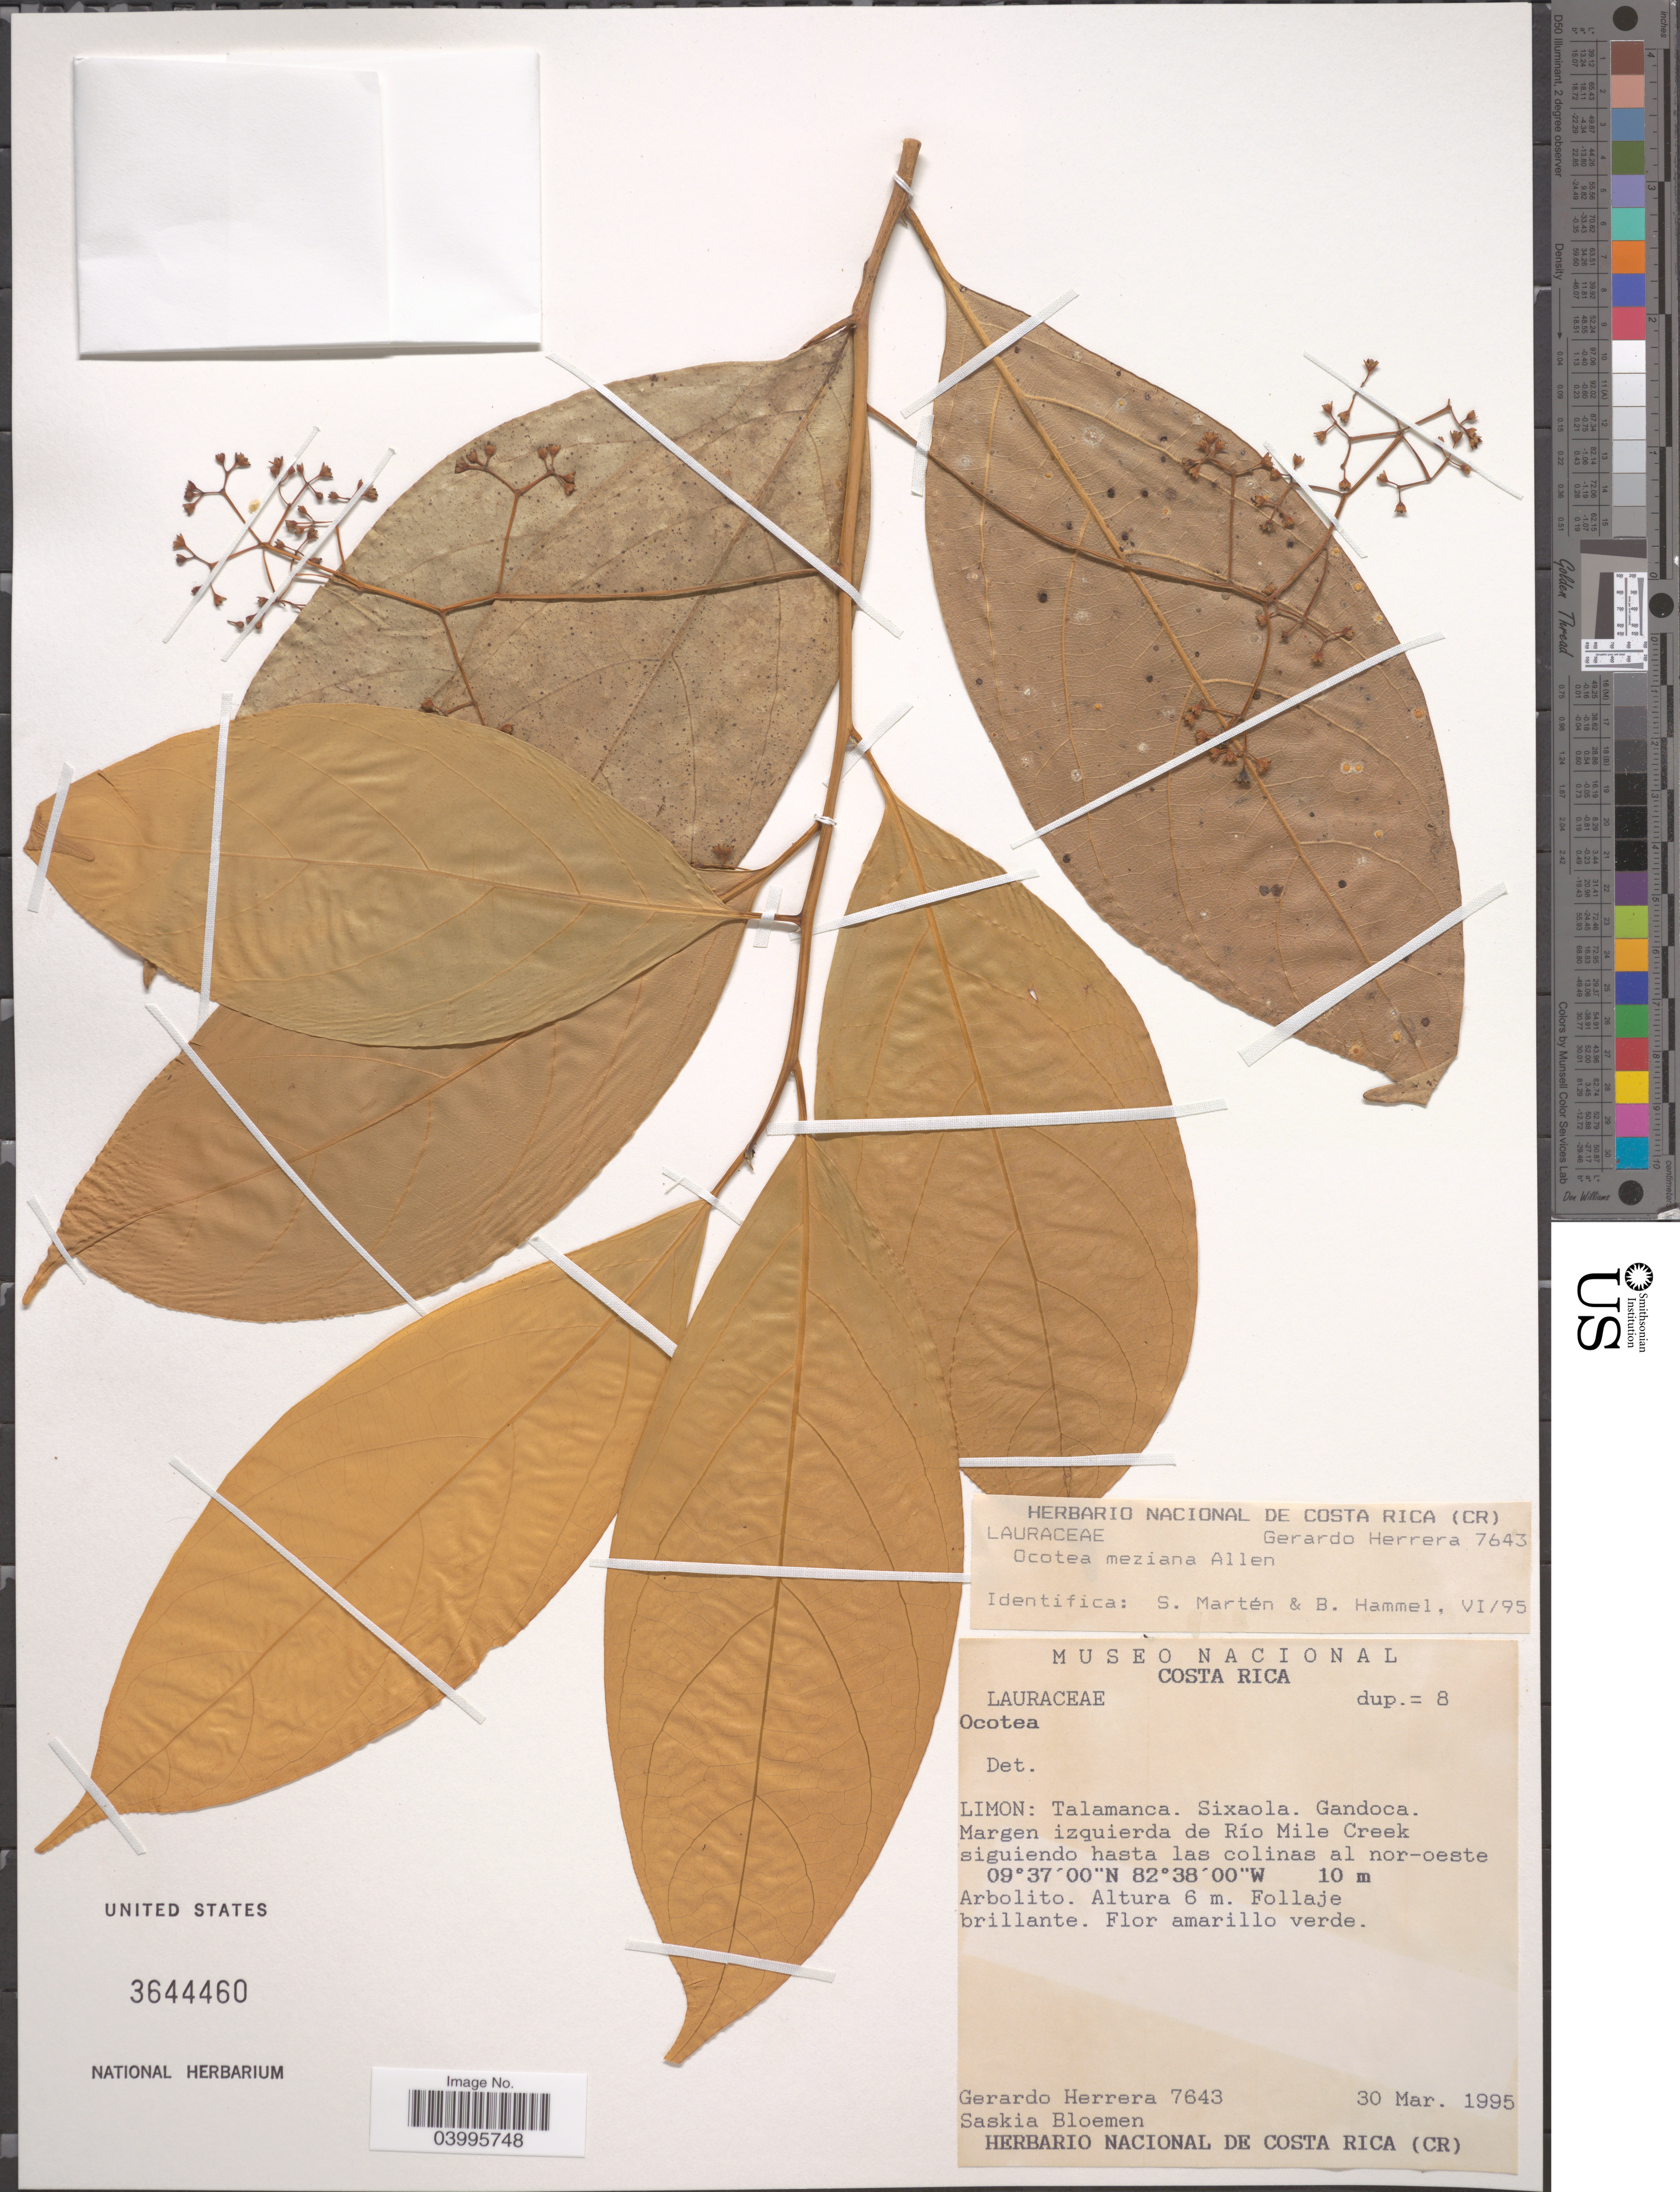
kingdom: Plantae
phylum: Tracheophyta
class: Magnoliopsida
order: Laurales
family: Lauraceae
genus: Ocotea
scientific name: Ocotea meziana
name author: C.K. Allen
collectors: G. Herrera & S. Bloemen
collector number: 7643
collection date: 1995-03-30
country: Costa Rica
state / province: Limón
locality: Talamanca. Sixaola. Gandoca. Margen izquierda de Río Mile Creek siguiendo hasta las colinas el nor-oeste.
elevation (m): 10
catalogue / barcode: US 3644460